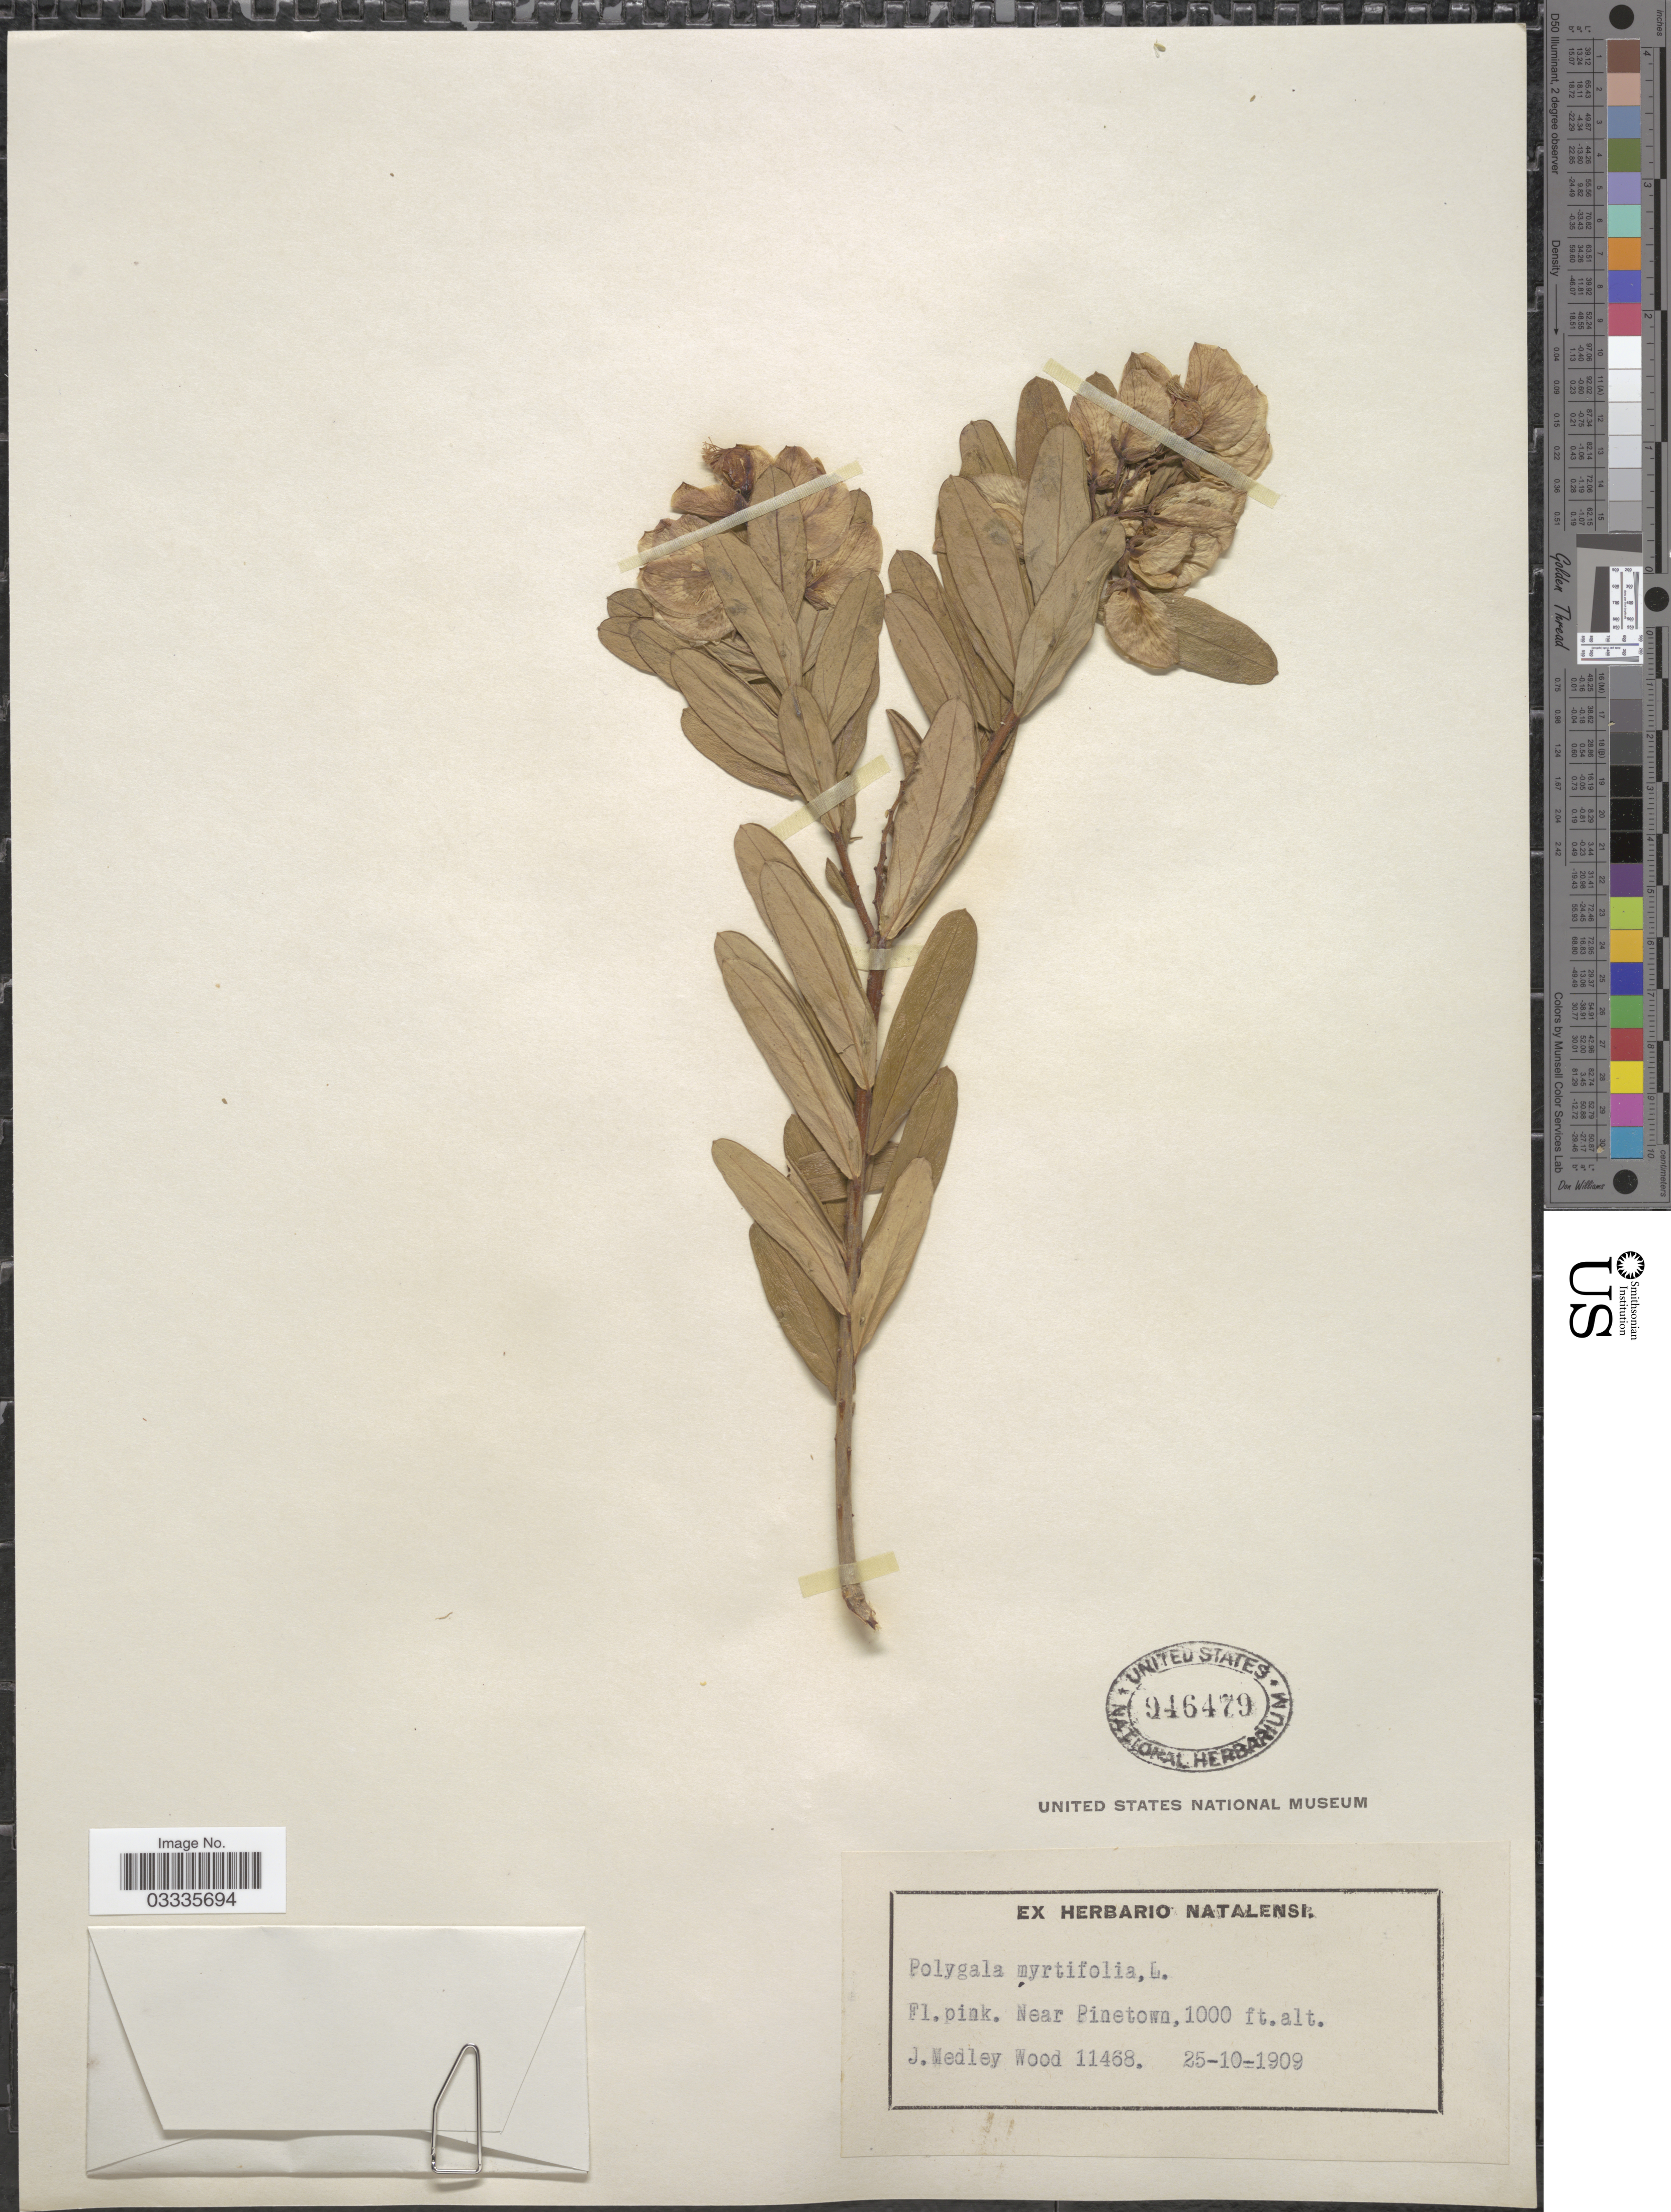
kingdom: Plantae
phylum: Tracheophyta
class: Magnoliopsida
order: Fabales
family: Polygalaceae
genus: Polygala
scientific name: Polygala myrtifolia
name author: L.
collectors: J. Medley Wood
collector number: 11468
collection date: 1909-10-25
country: South Africa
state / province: KwaZulu-Natal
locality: Near Pinetown.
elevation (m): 305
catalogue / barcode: US 946479